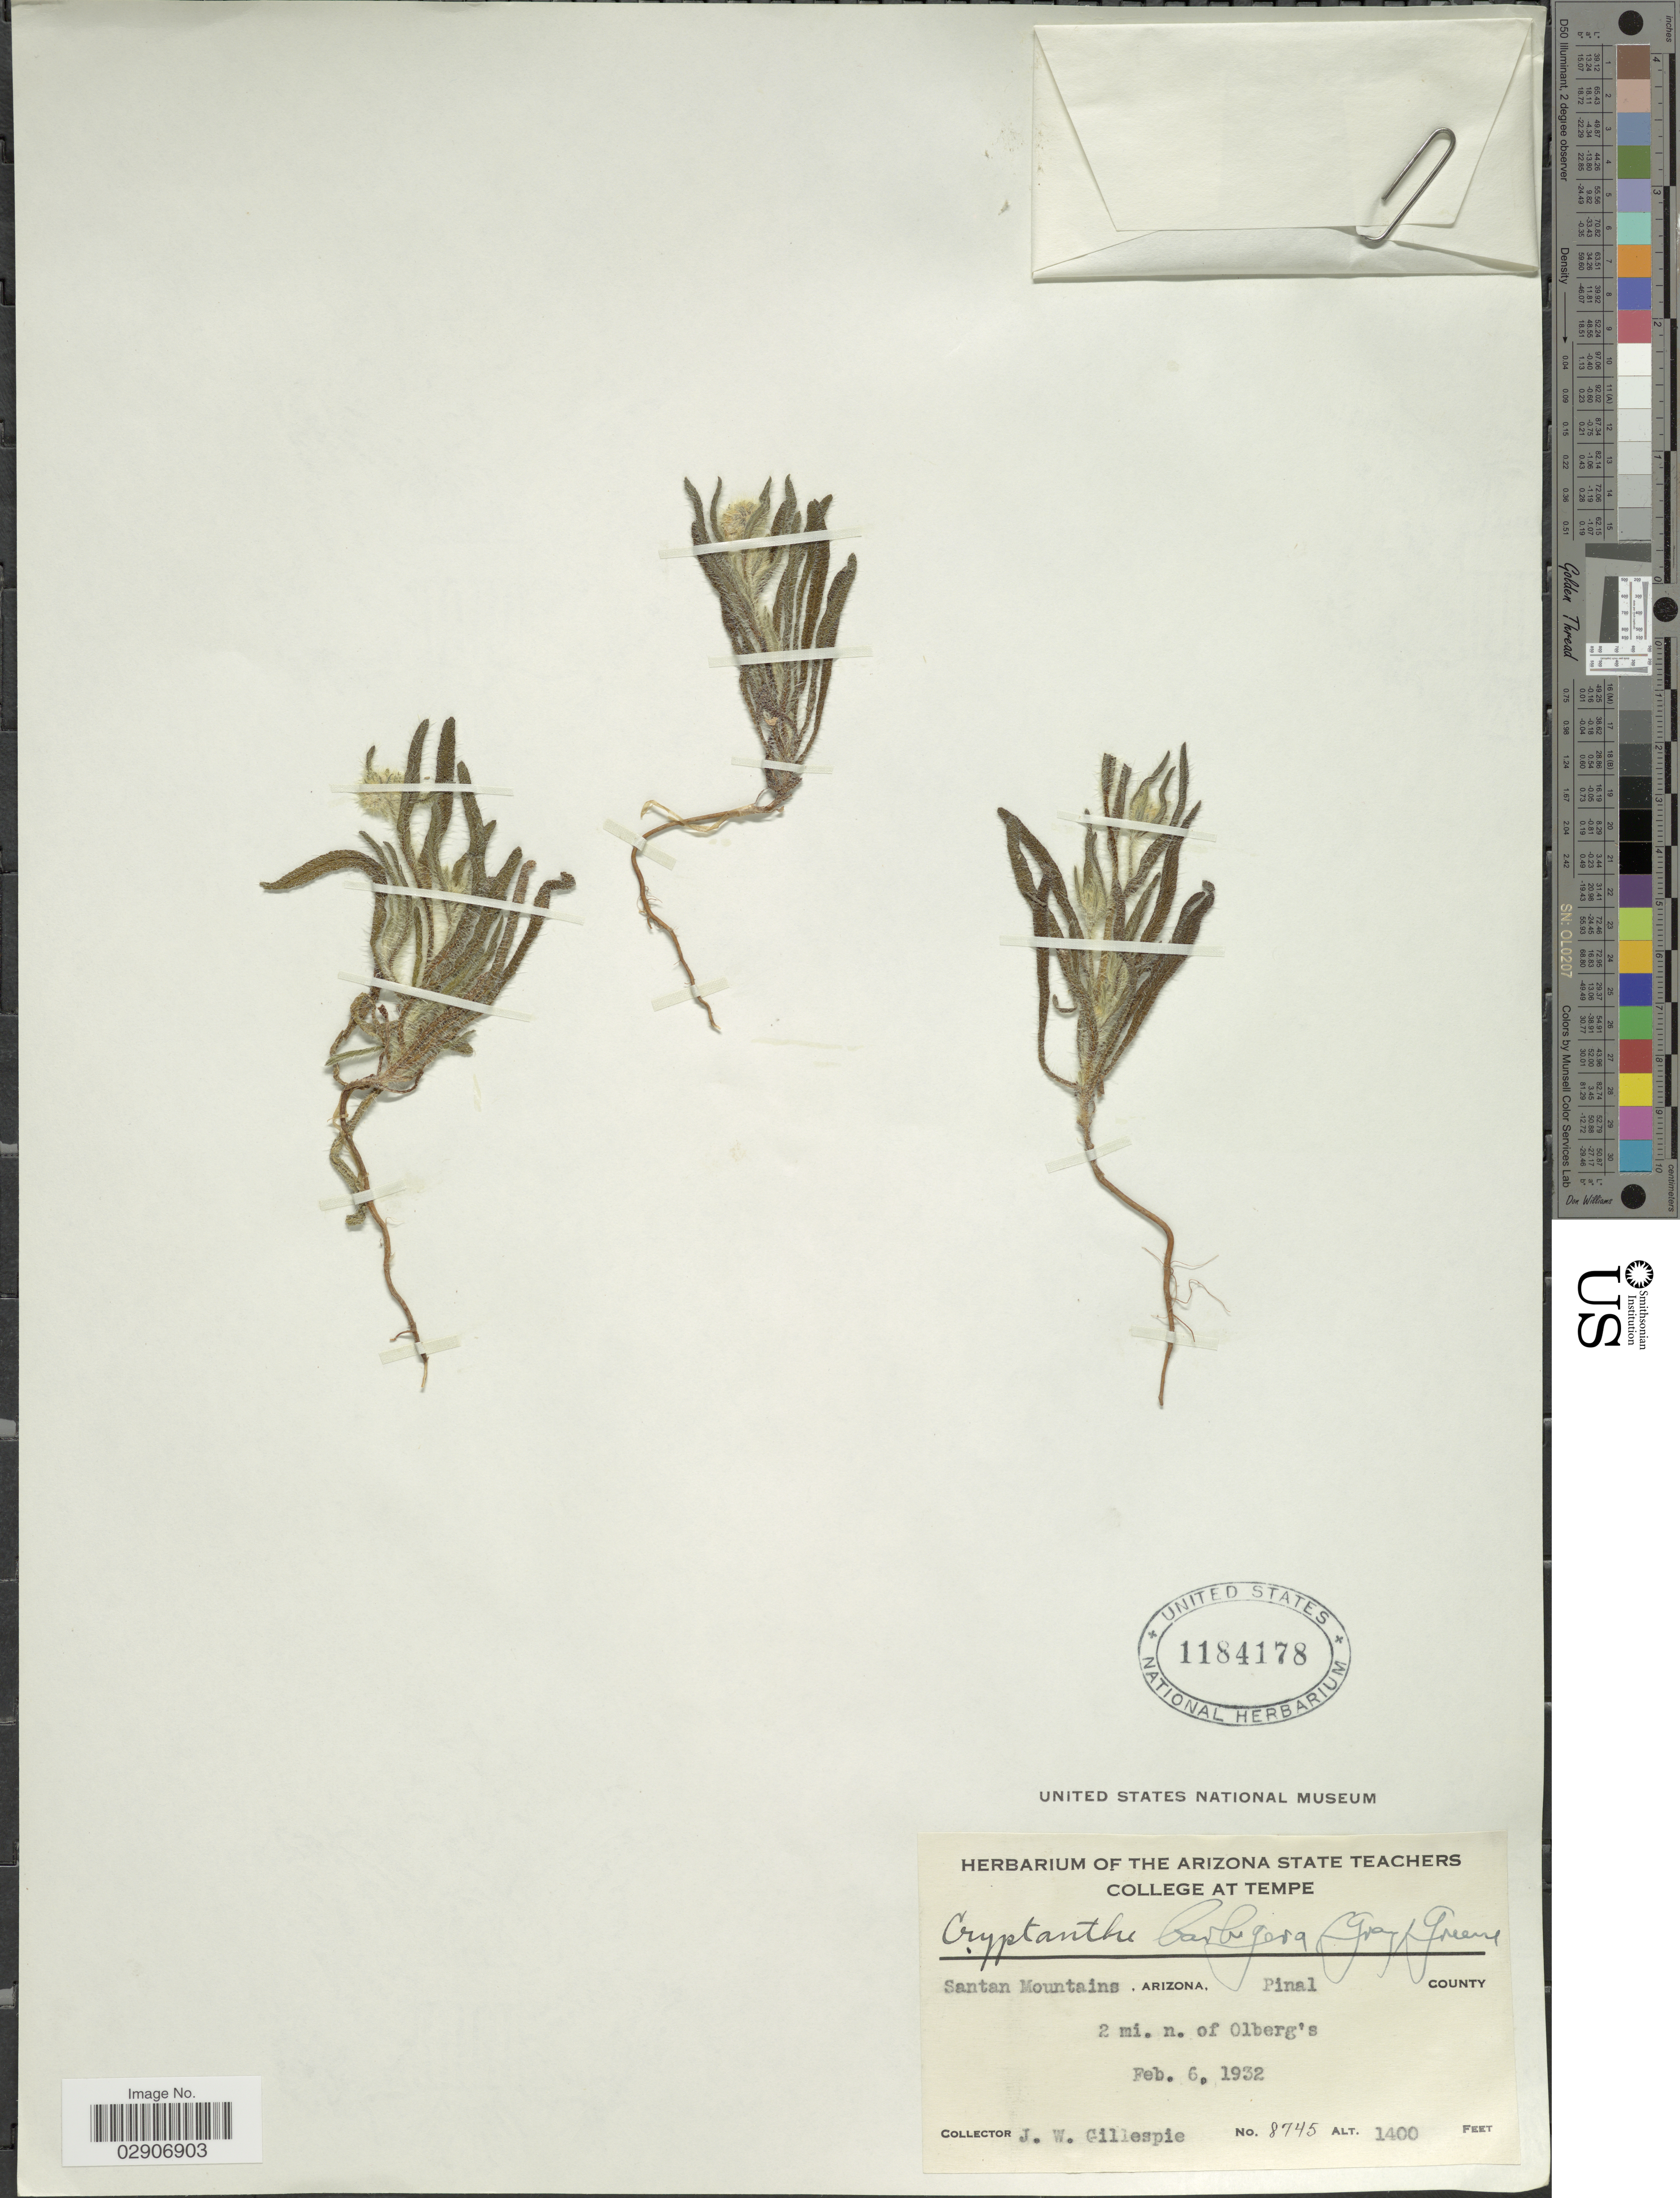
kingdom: Plantae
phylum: Tracheophyta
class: Magnoliopsida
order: Boraginales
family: Boraginaceae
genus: Cryptantha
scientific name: Cryptantha barbigera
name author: (A. Gray) Greene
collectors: J. W. Gillespie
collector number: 8745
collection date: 1932-02-06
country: United States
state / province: Arizona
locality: Santan Mountains. Pinal County. 2 mi. n. of Olberg's.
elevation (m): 427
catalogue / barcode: US 1184178